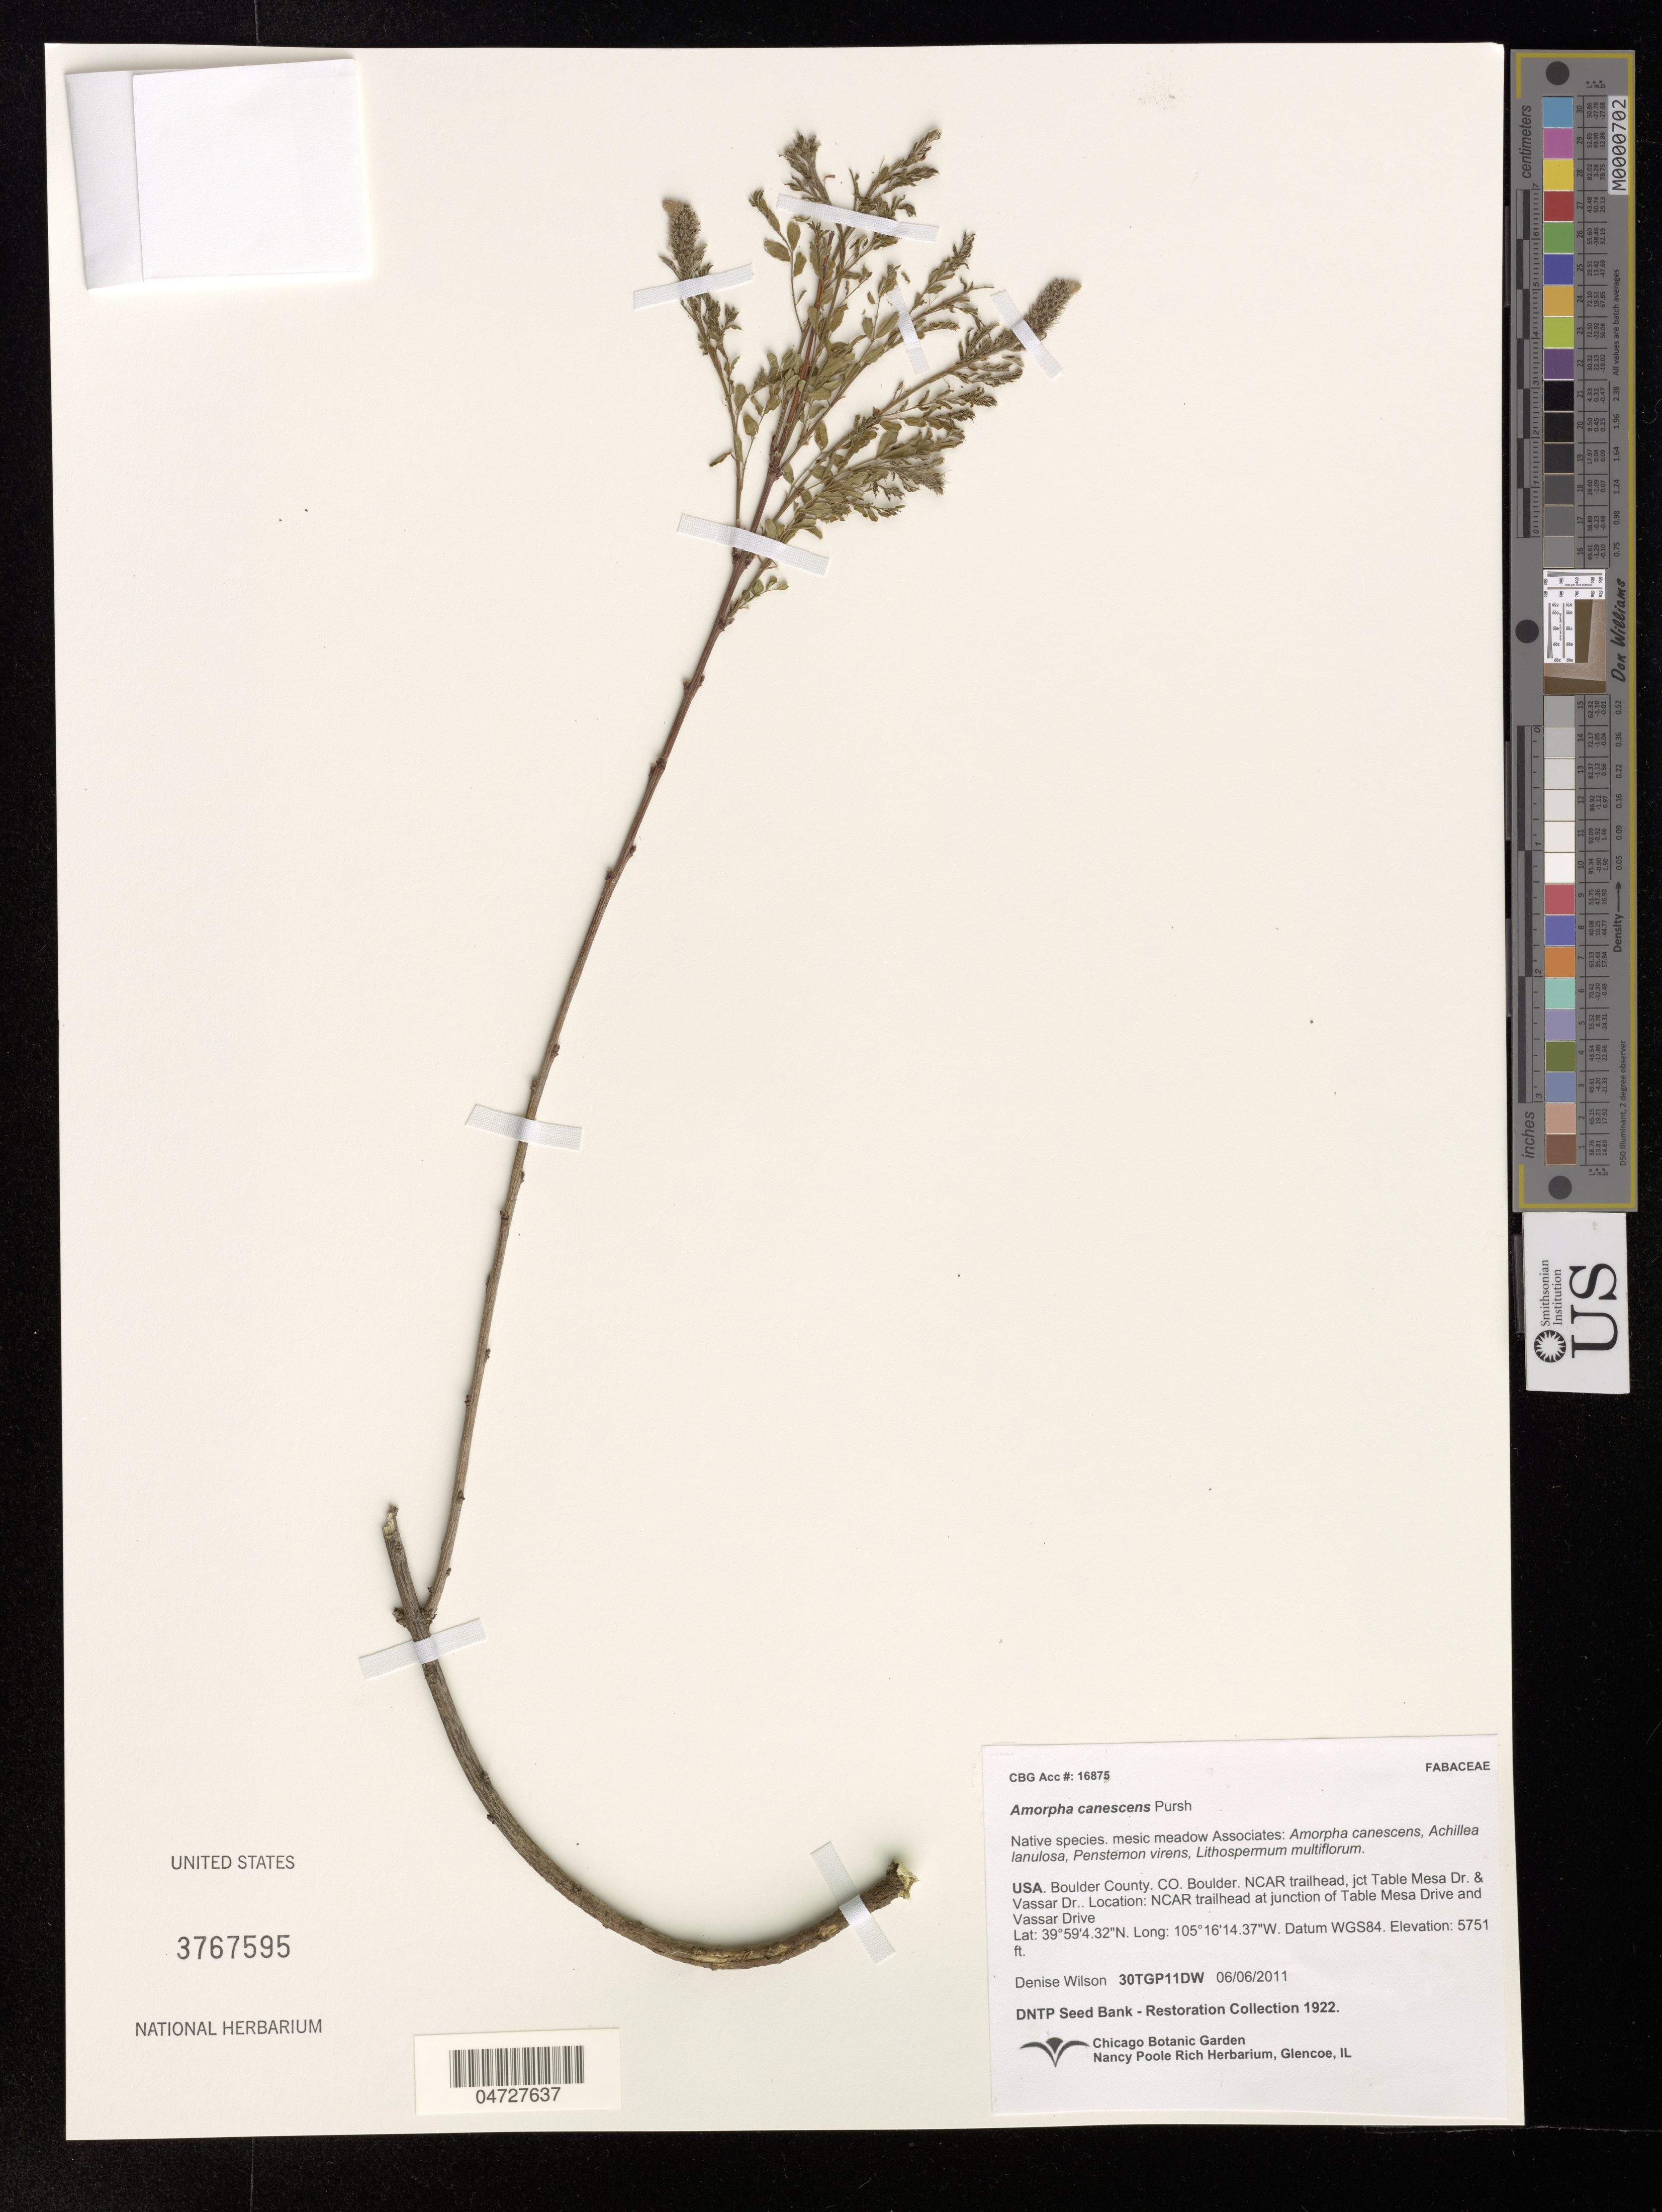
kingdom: Plantae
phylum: Tracheophyta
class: Magnoliopsida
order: Fabales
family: Fabaceae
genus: Amorpha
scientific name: Amorpha canescens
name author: Pursh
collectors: D. Wilson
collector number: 30TGP11DW?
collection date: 2011-06-06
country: United States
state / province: Colorado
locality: Boulder County. NCAR trailhead at junction of Table Mesa Drive and Vassar Drive.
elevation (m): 1753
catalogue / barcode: US 3767595